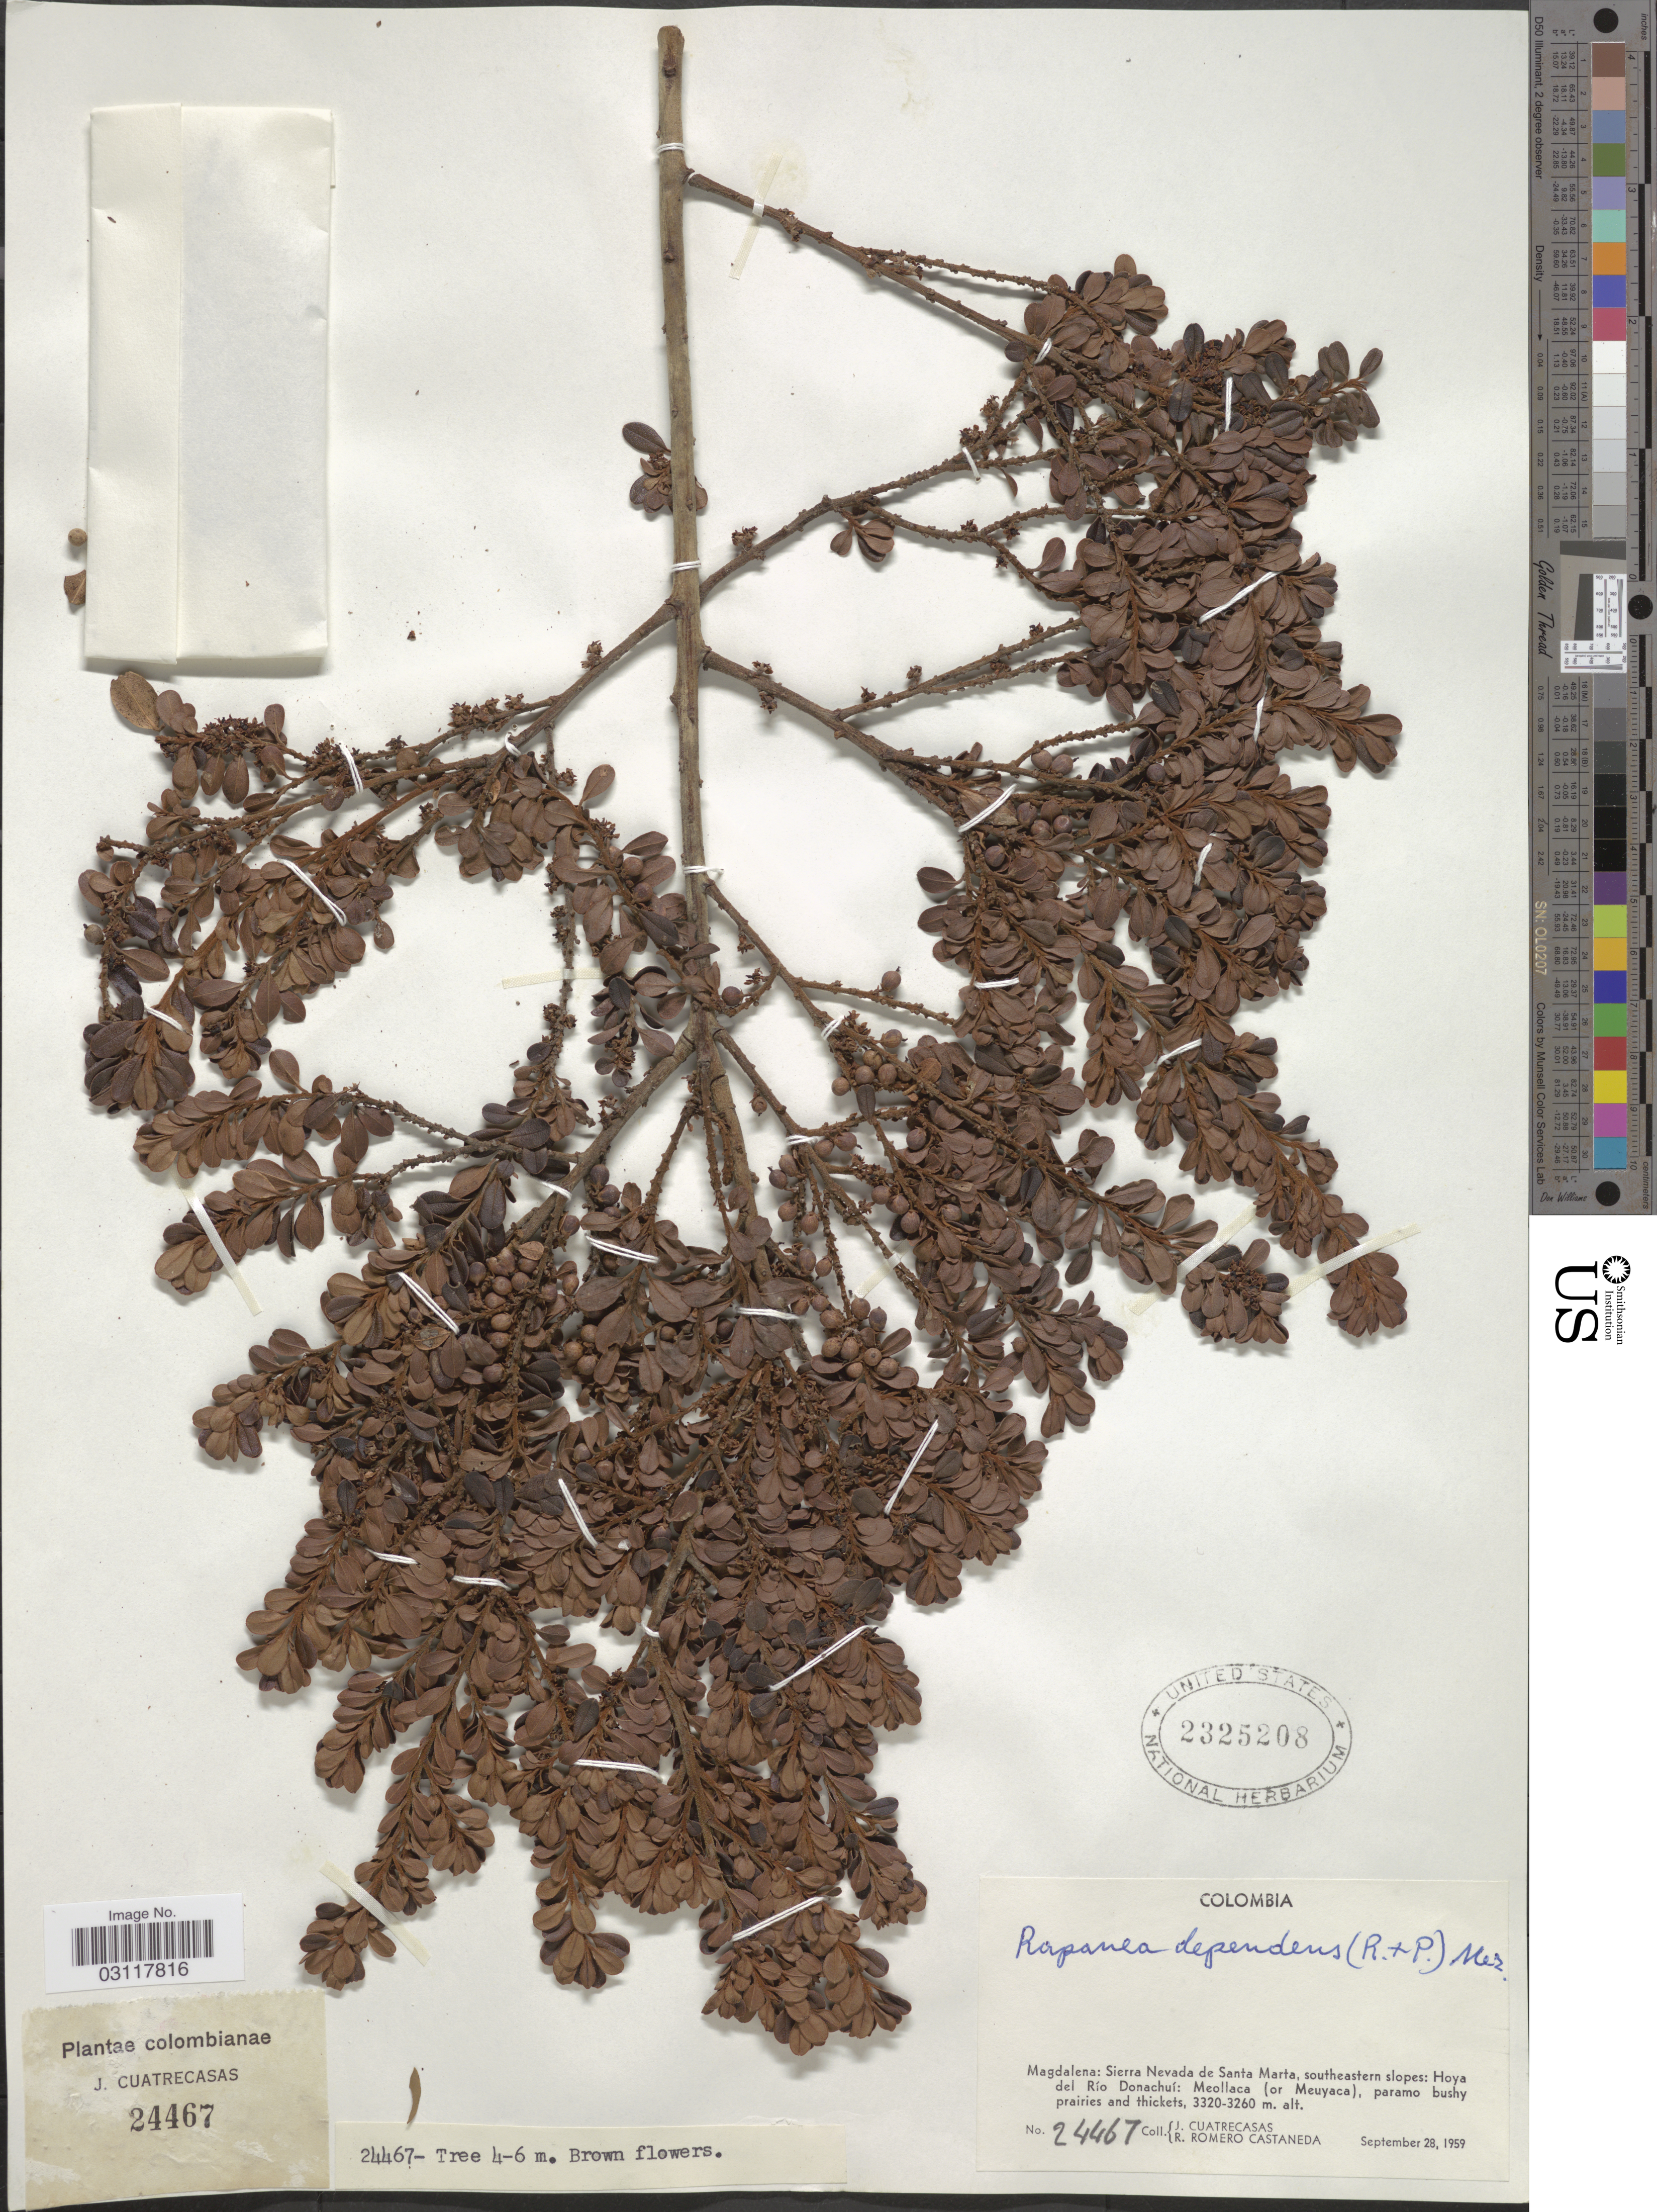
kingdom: Plantae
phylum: Tracheophyta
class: Magnoliopsida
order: Ericales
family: Primulaceae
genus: Rapanea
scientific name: Rapanea dependens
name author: (Ruiz & Pav.) Mez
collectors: J. Cuatrecasas & R. Romero Castañeda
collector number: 24467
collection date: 1959-09-28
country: Colombia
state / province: Magdalena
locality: Sierra Nevada de Santa Marta, southeastern slopes: Hoya del Río Donachuí: Meollaca (or Meuyaca).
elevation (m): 3260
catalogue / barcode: US 2325208